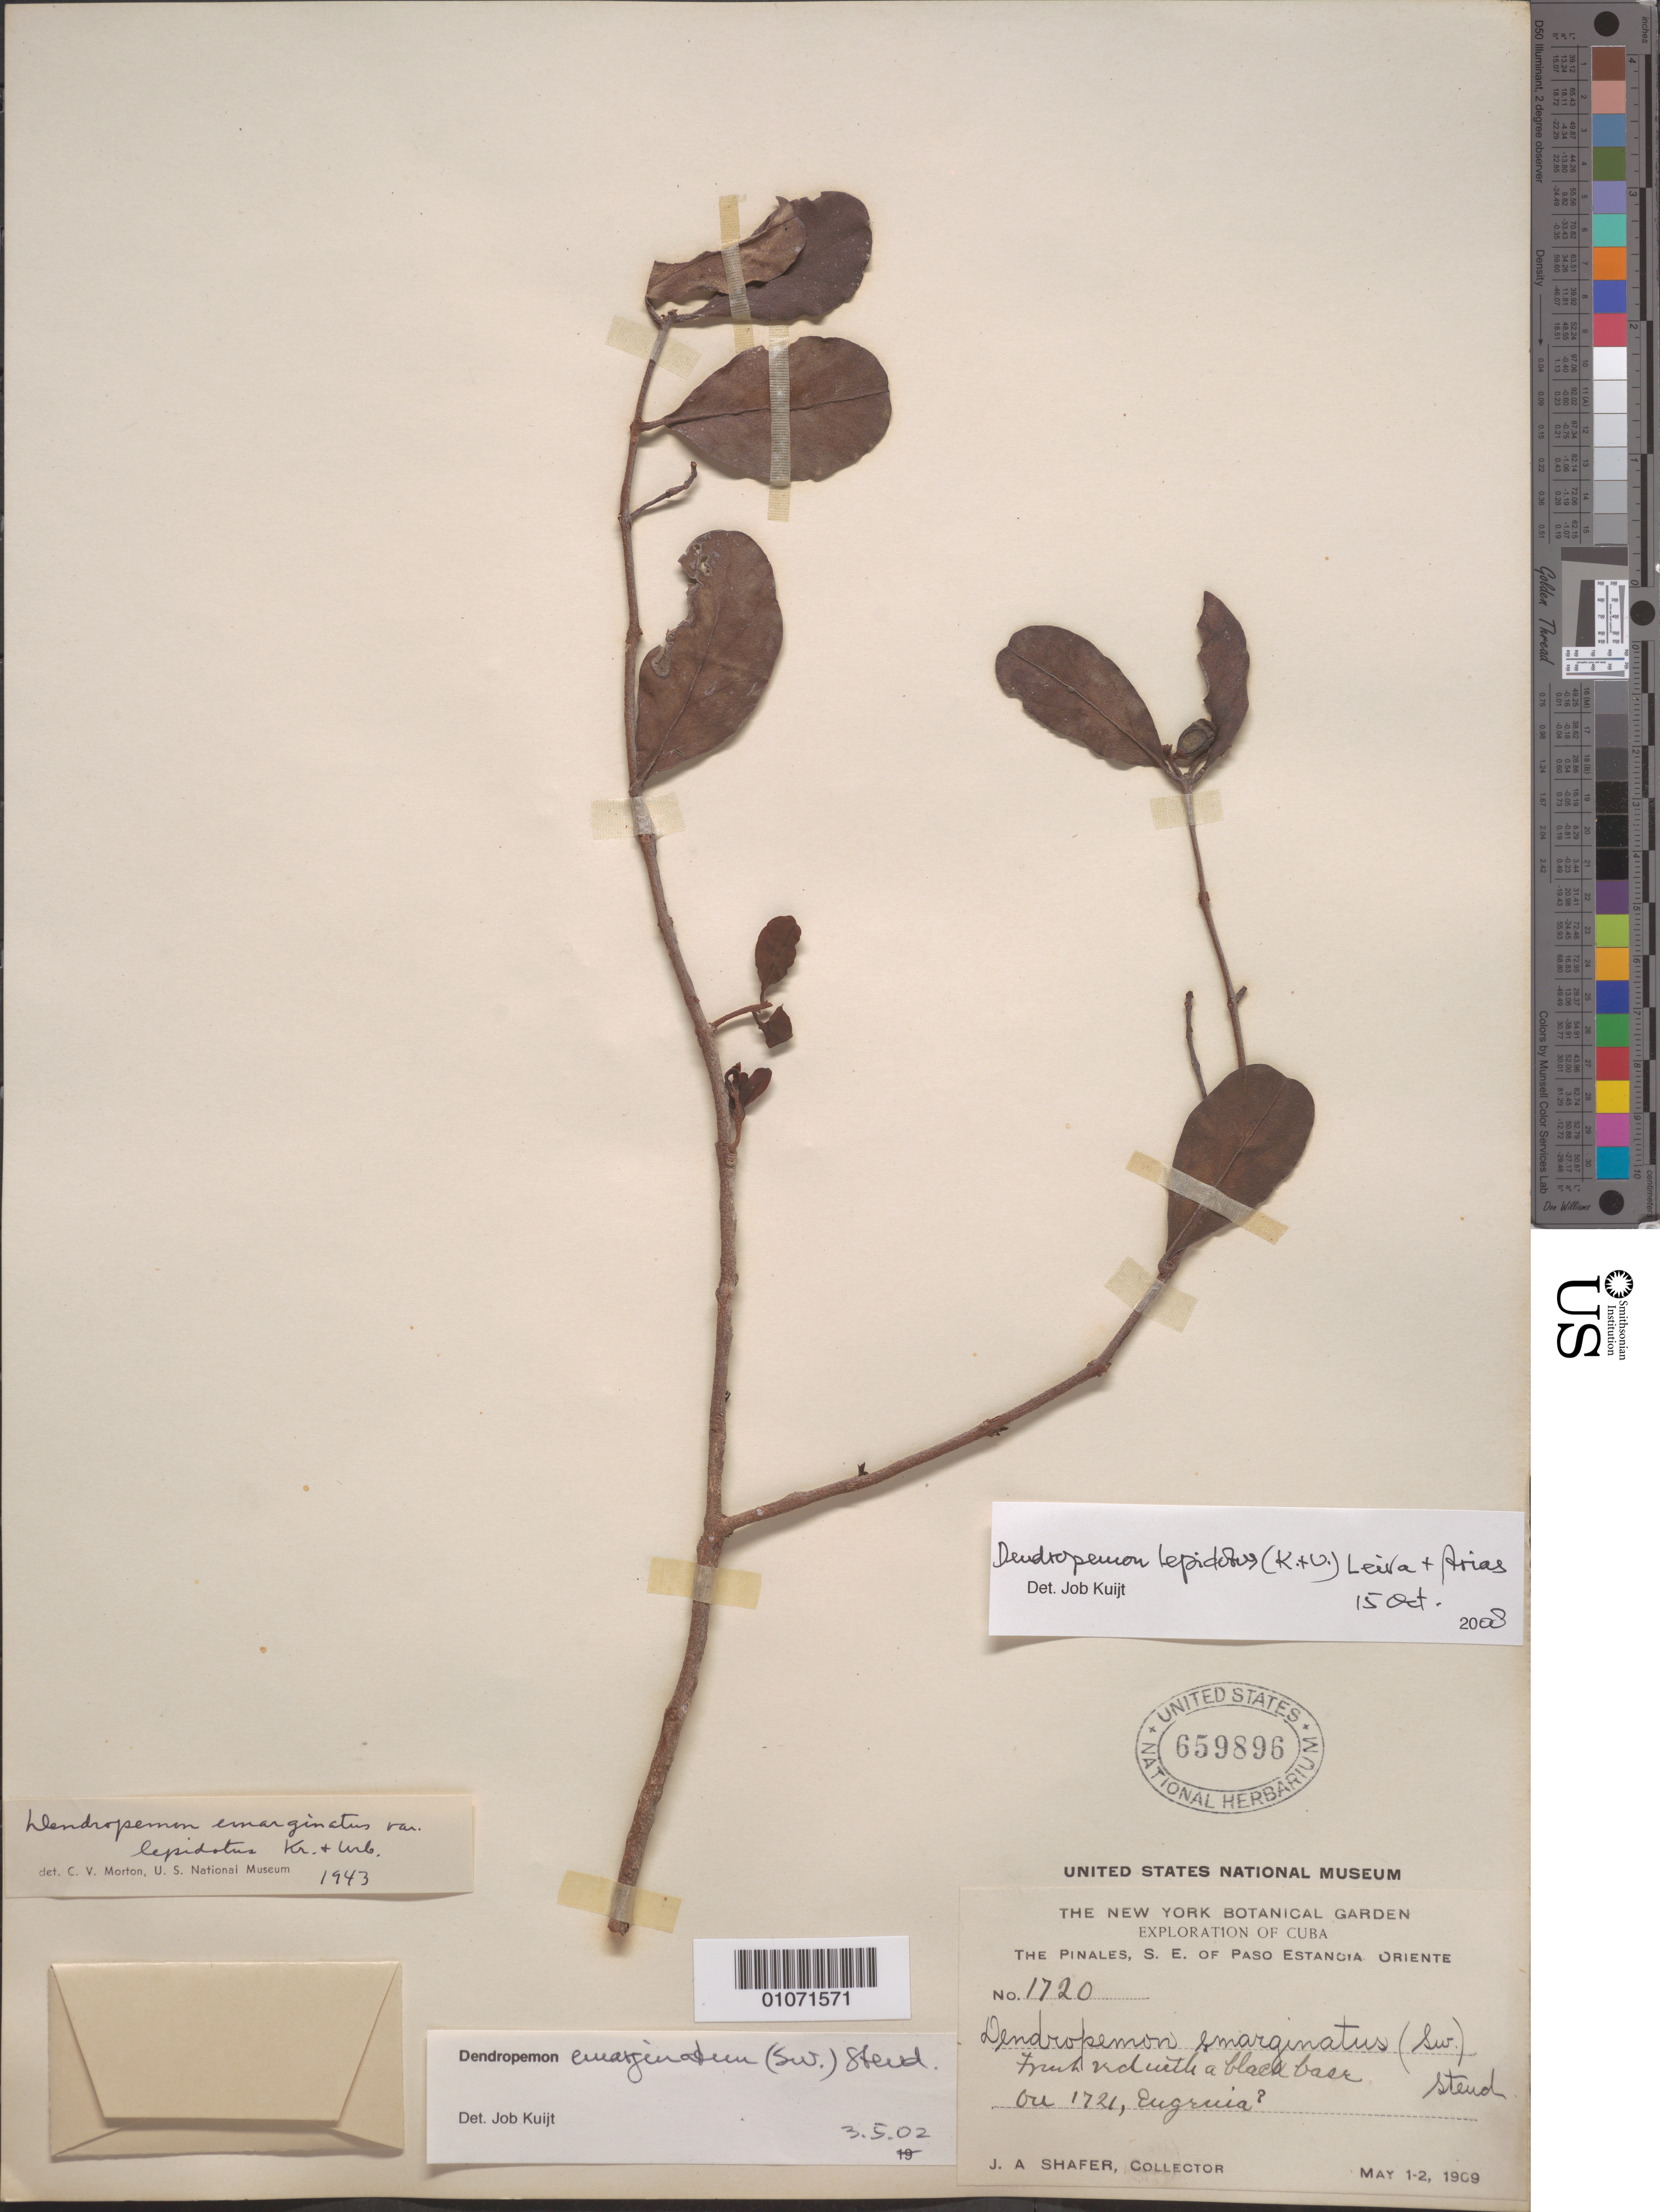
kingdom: Plantae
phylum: Tracheophyta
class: Magnoliopsida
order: Santalales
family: Loranthaceae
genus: Dendropemon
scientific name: Dendropemon lepidotus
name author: (Krug & Urb.) Leiva & I. Arias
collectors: J. A. Shafer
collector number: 1720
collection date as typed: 01 May 1909 to 02 May 1909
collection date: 1909-05-01/1909-05-02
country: Cuba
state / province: Granma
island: Cuba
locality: The Pinales S E of Paso Estancia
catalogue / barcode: US 659896